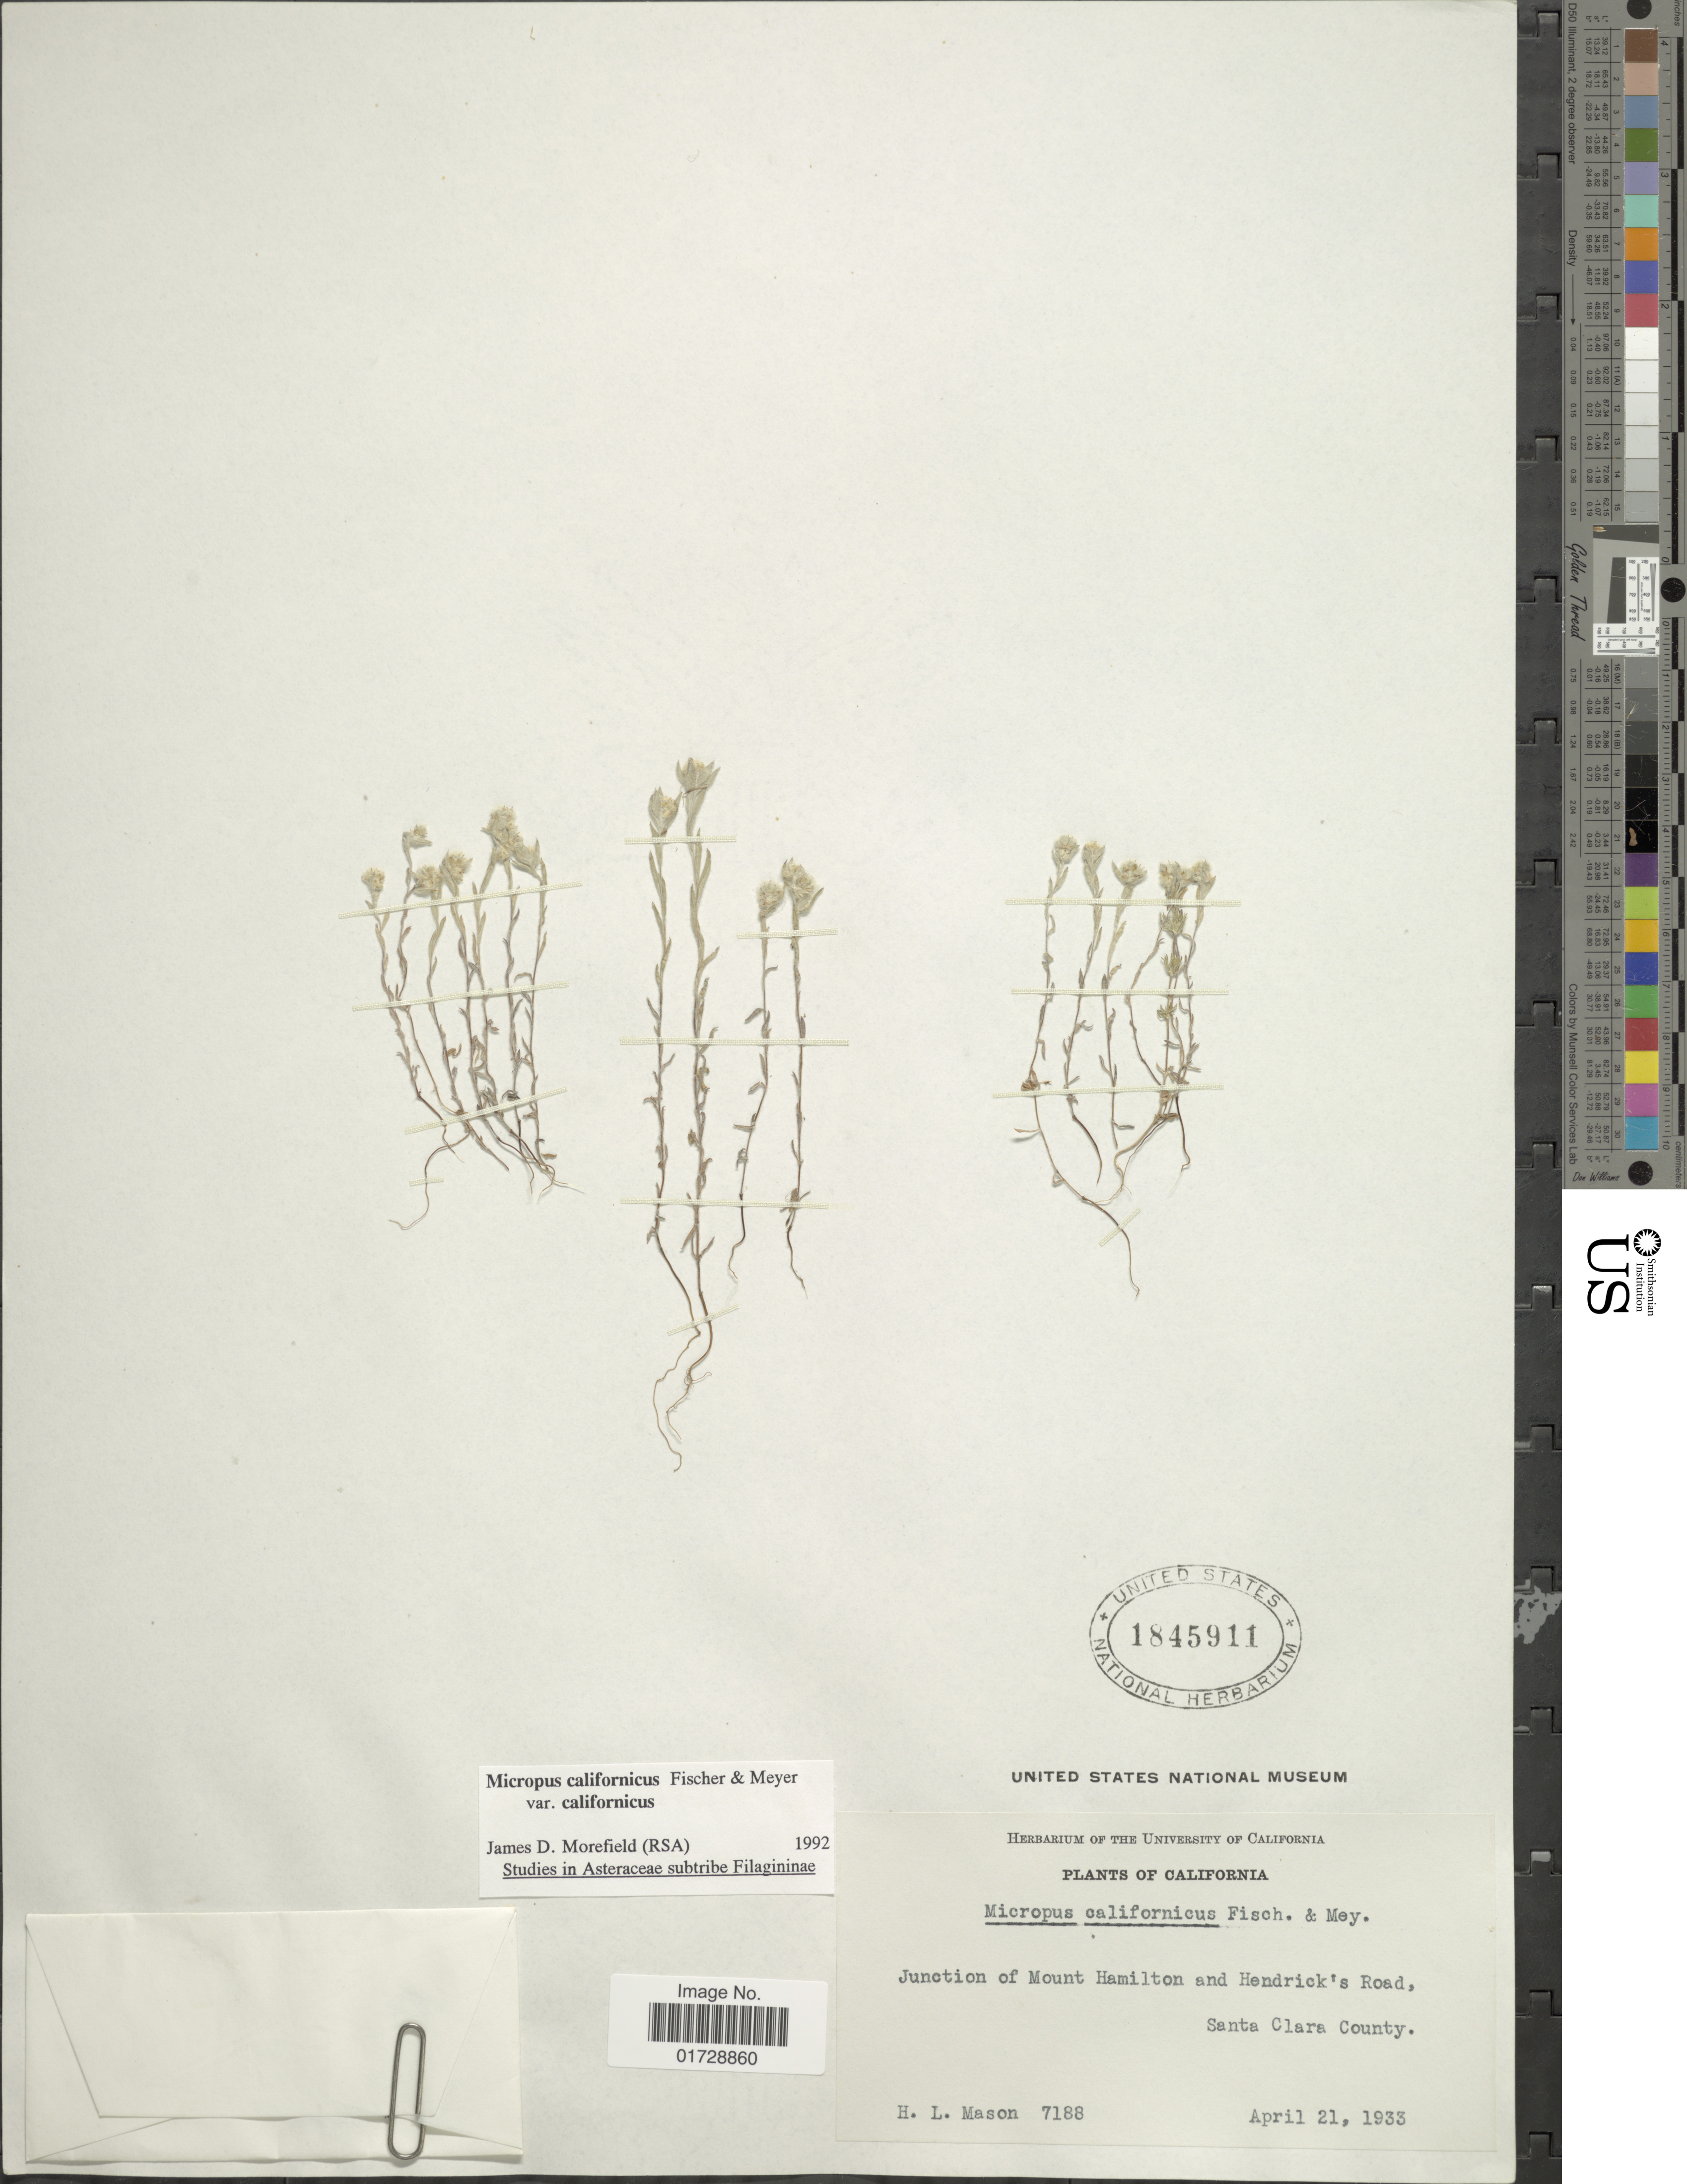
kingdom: Plantae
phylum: Tracheophyta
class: Magnoliopsida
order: Asterales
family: Asteraceae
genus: Micropus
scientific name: Micropus californicus var. californicus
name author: Fisch. & C.A. Mey.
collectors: H. L. Mason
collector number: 7188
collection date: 1933-04-21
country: United States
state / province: California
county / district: Santa Clara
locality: Junction of Mount Hamilton and Hendrick's Road, Santa Clara County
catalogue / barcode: US 1845911